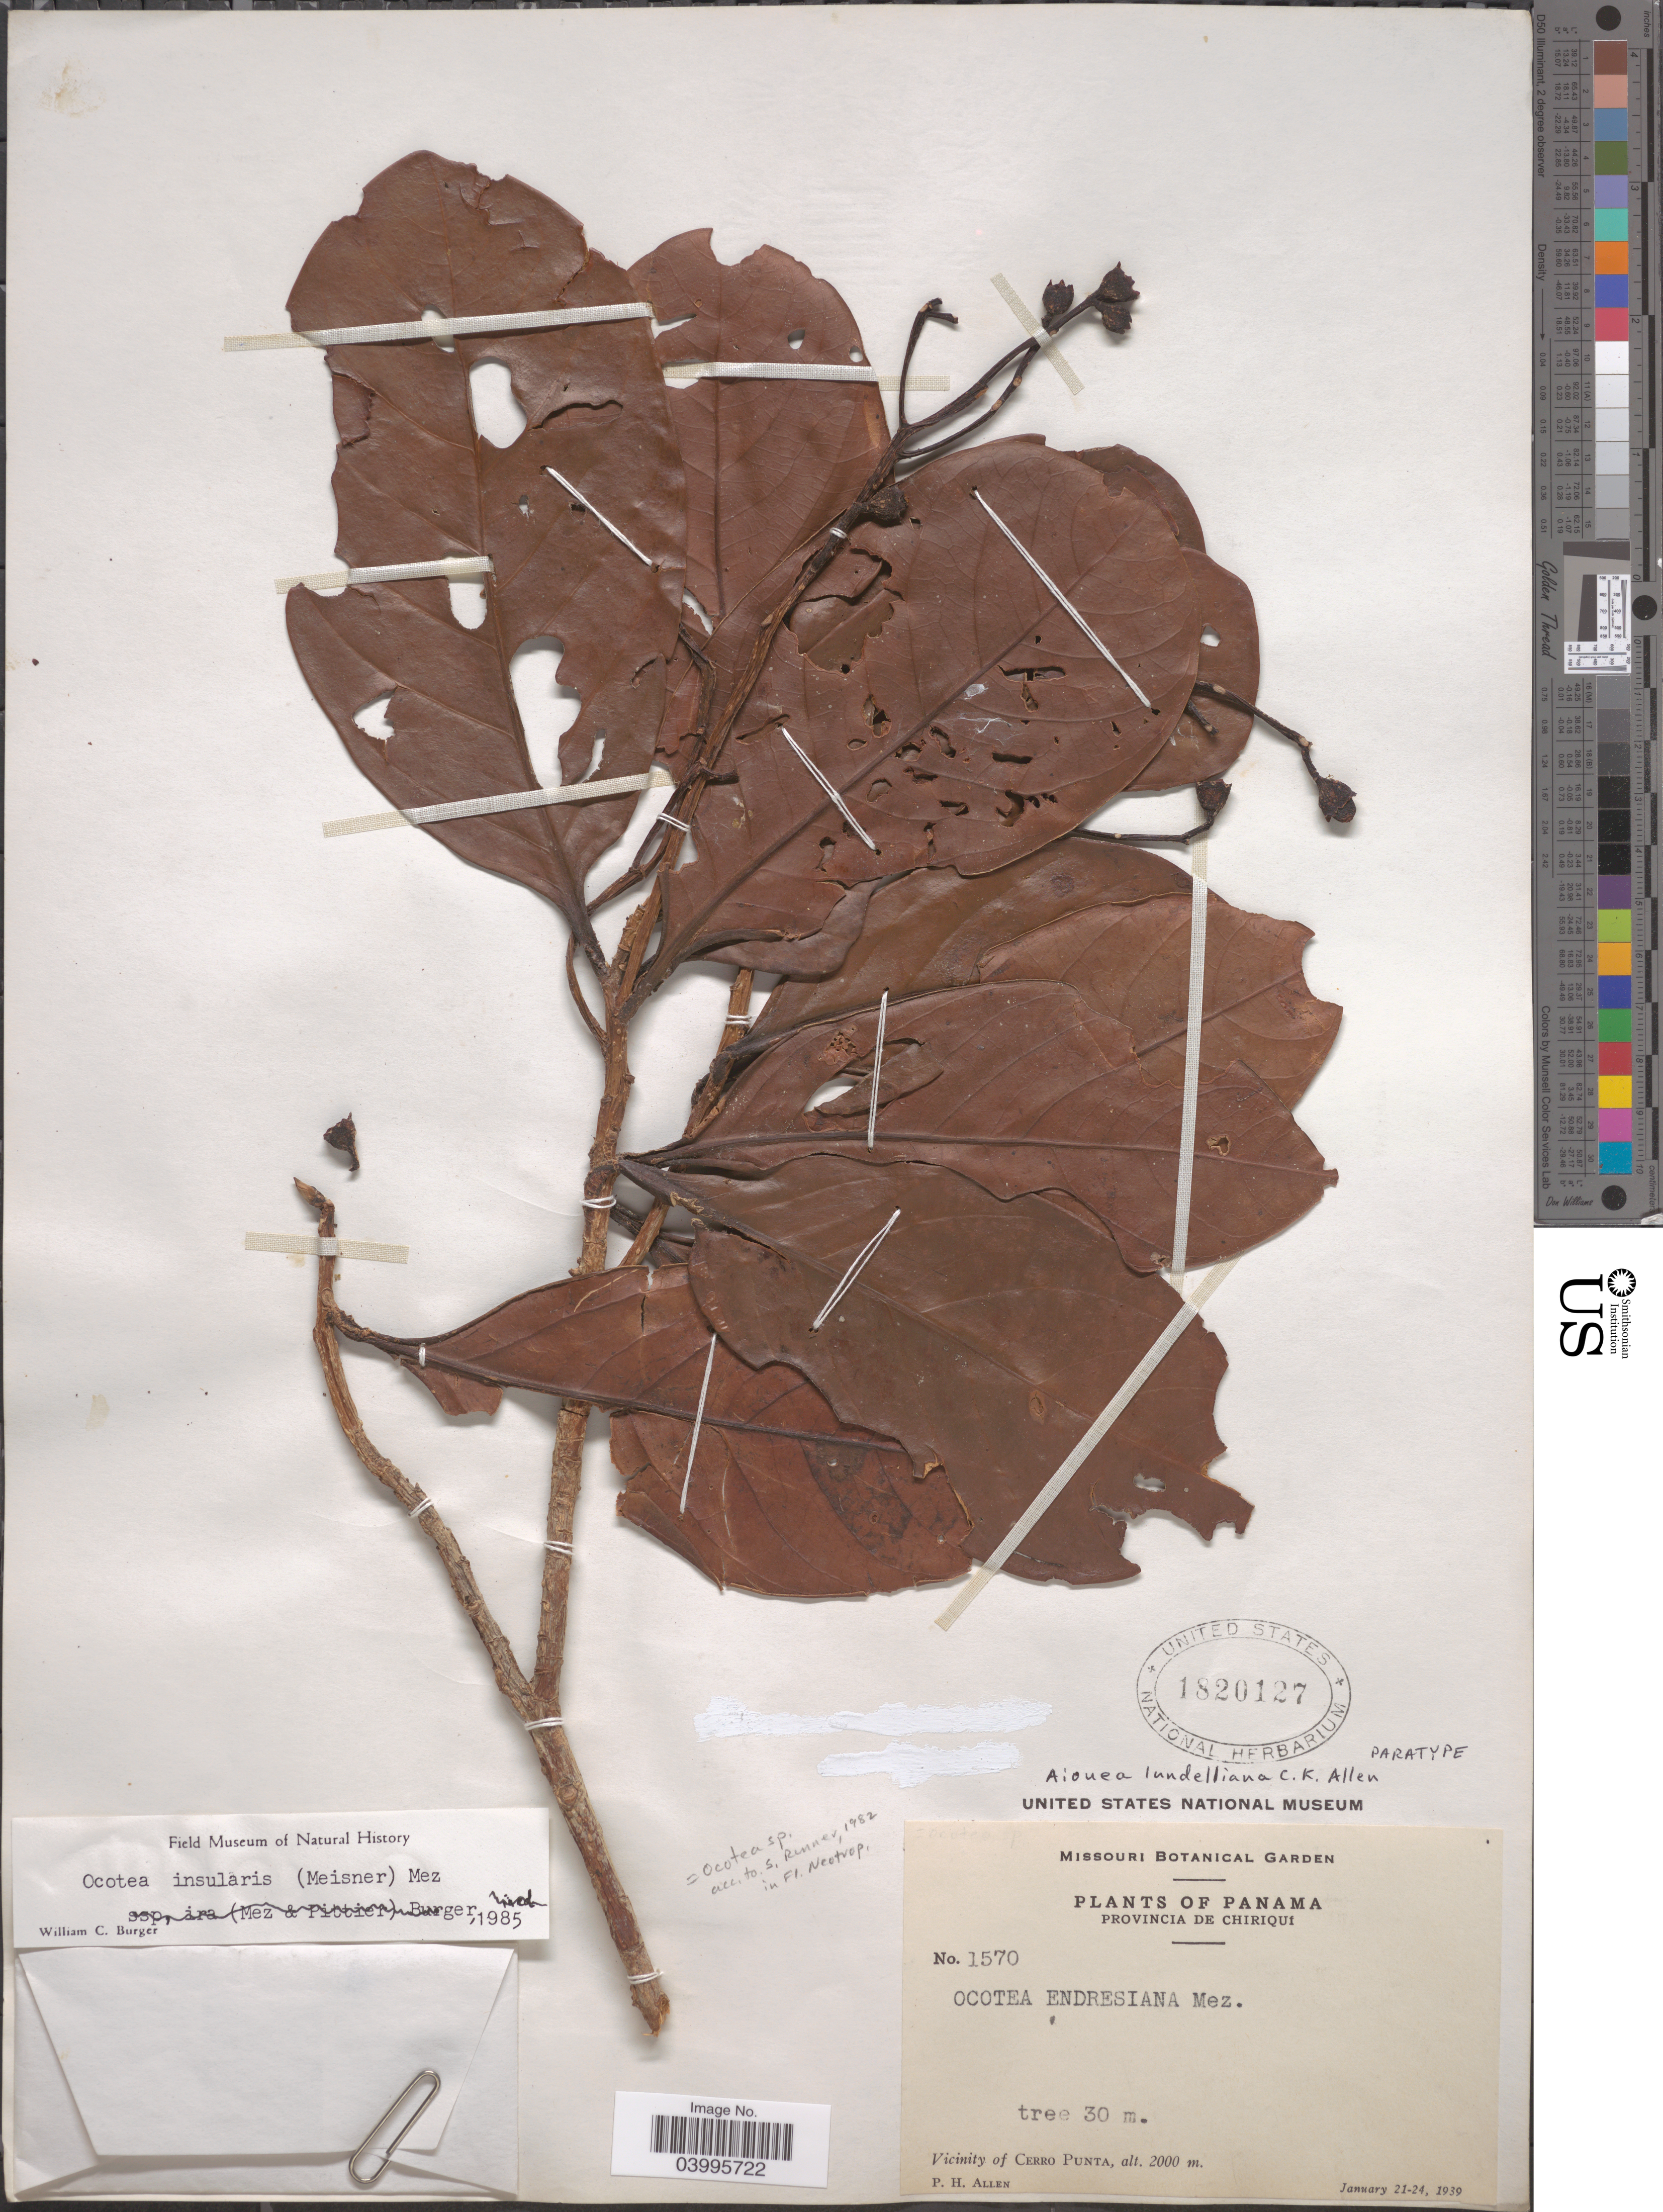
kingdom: Plantae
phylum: Tracheophyta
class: Magnoliopsida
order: Laurales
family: Lauraceae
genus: Ocotea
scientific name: Ocotea insularis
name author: (Meisn.) Mez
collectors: P. H. Allen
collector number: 1570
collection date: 1939-01-21/1939-01-24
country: Panama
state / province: Chiriqui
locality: Vicinity of Cerro Punta.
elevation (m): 2000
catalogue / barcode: US 1820127